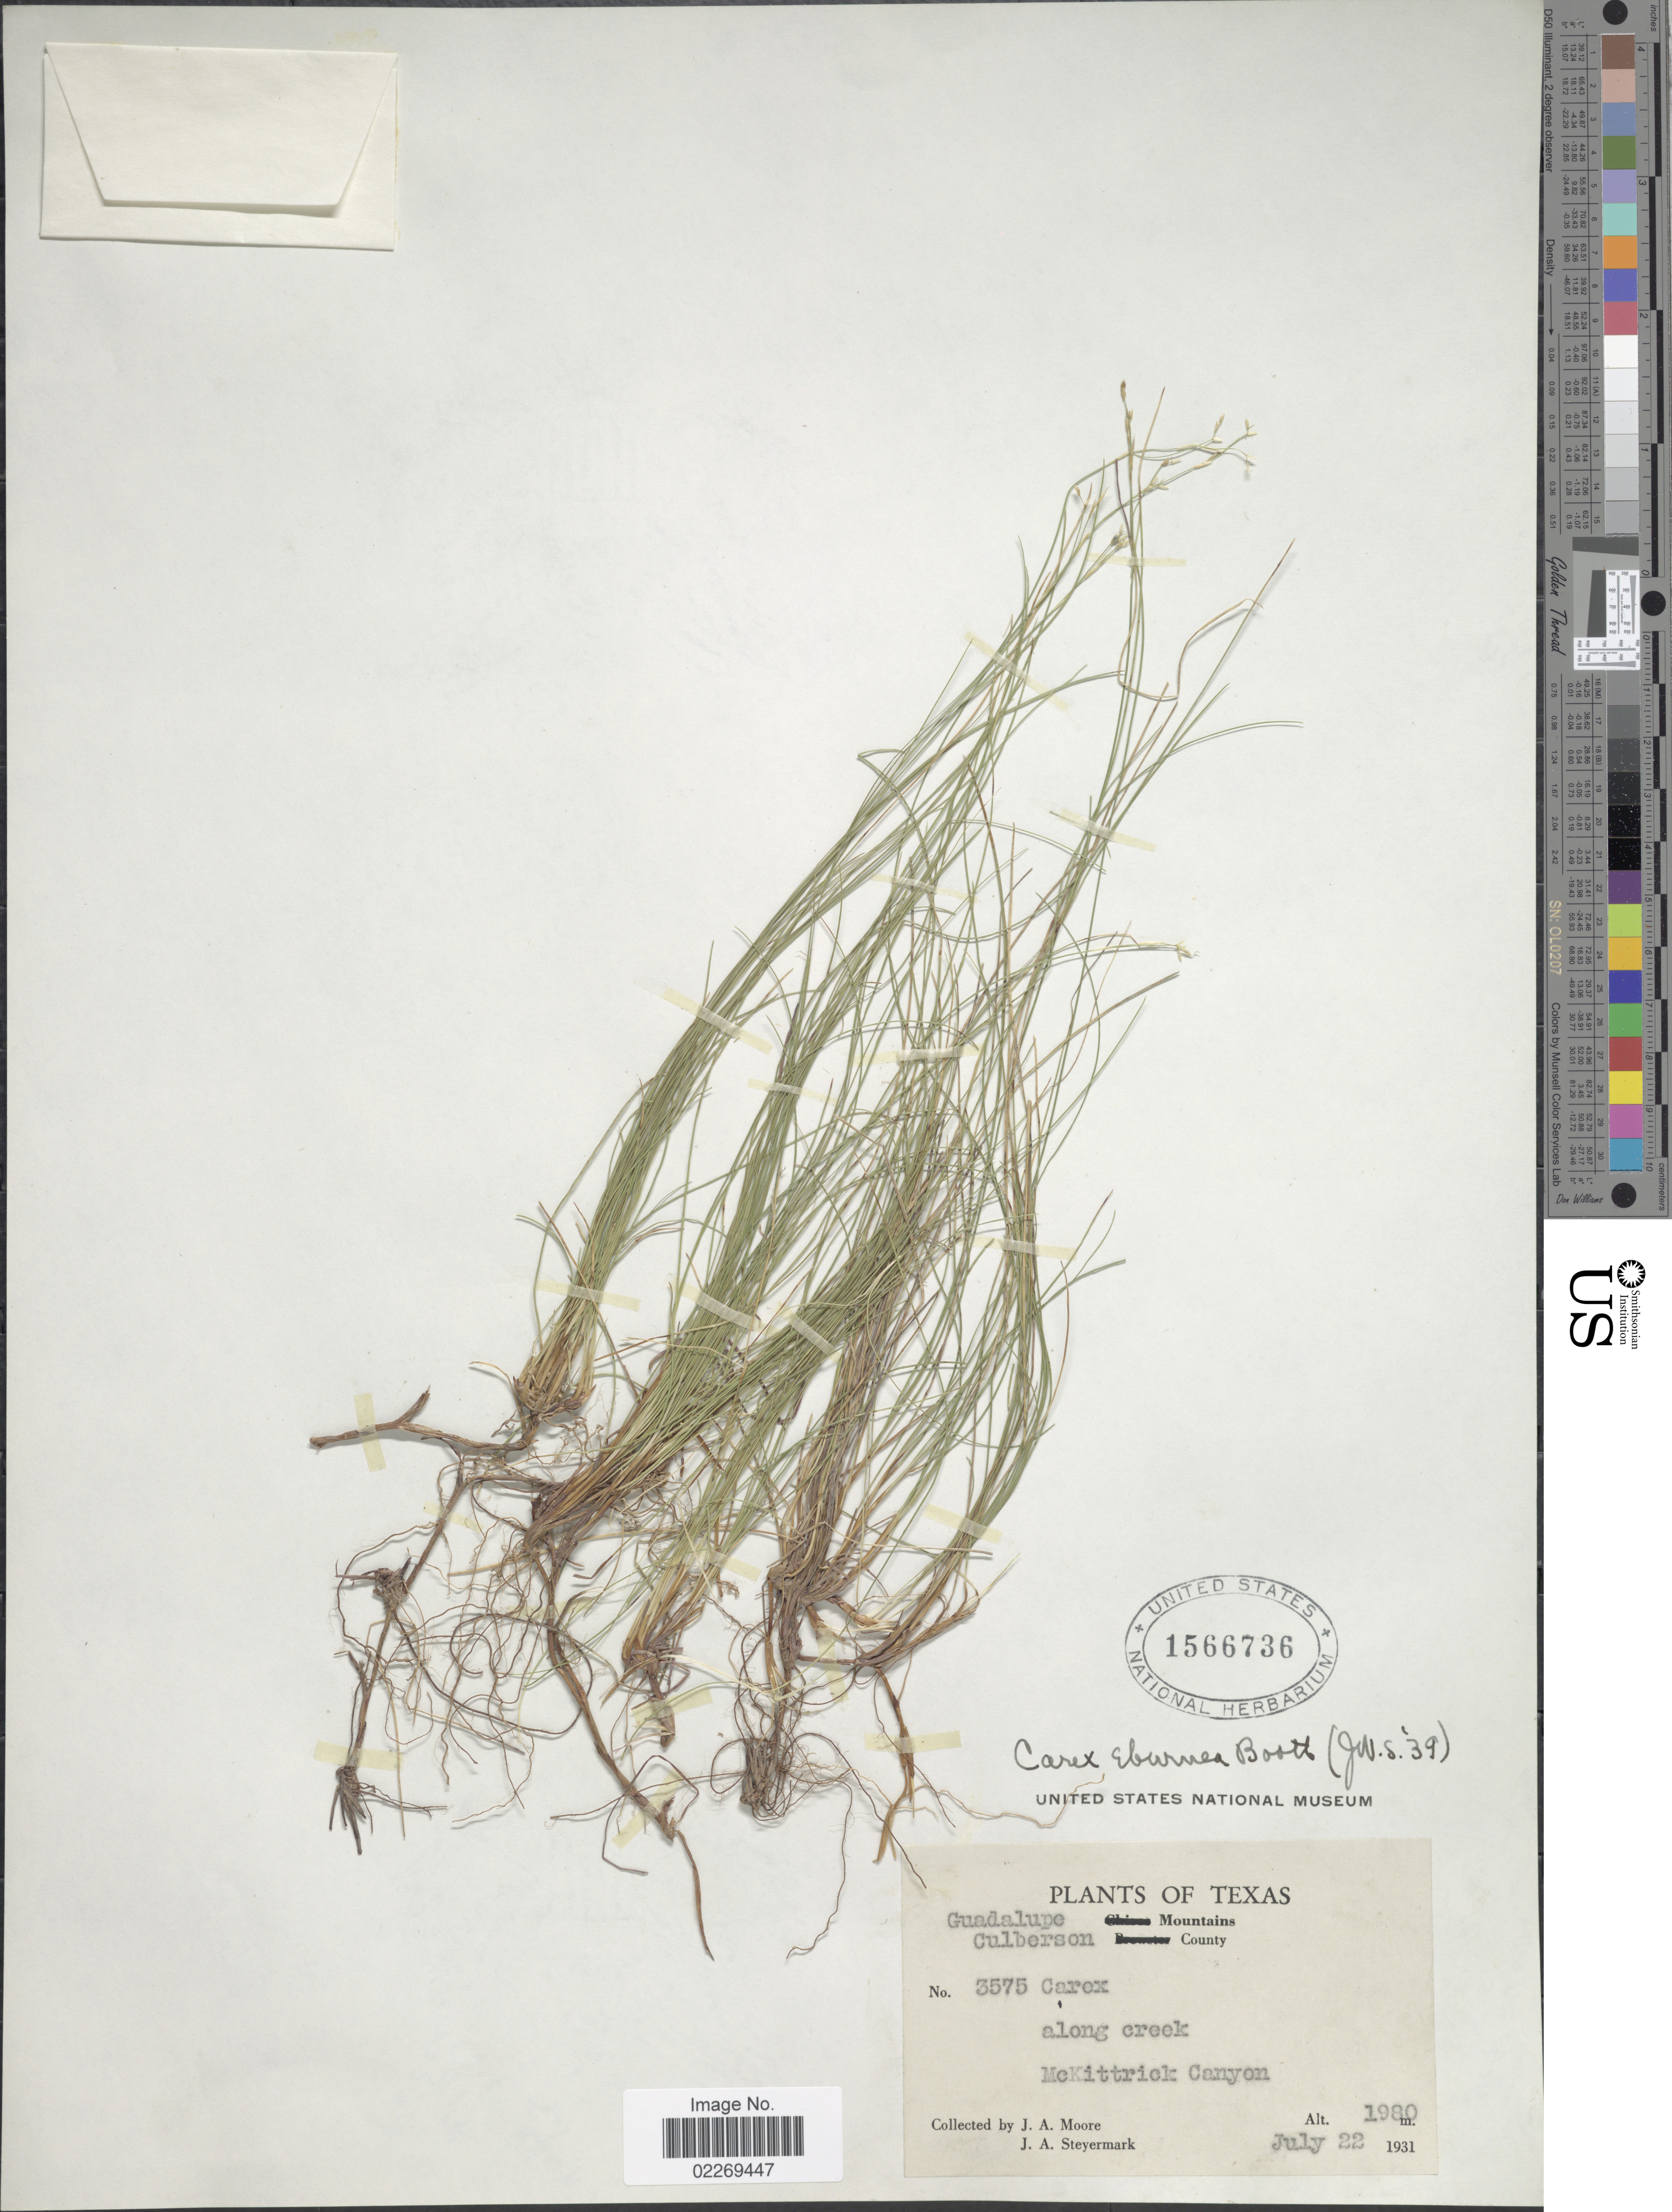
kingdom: Plantae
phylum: Tracheophyta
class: Liliopsida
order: Poales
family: Cyperaceae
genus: Carex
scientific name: Carex eburnea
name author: Boott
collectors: J. A. Moore & J. Steyermark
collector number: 3575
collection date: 1931-07-22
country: United States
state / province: Texas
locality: Guadalupe Mountains. Culberson County. Along creek. McKittrick Canyon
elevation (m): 1980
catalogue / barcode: US 1566736